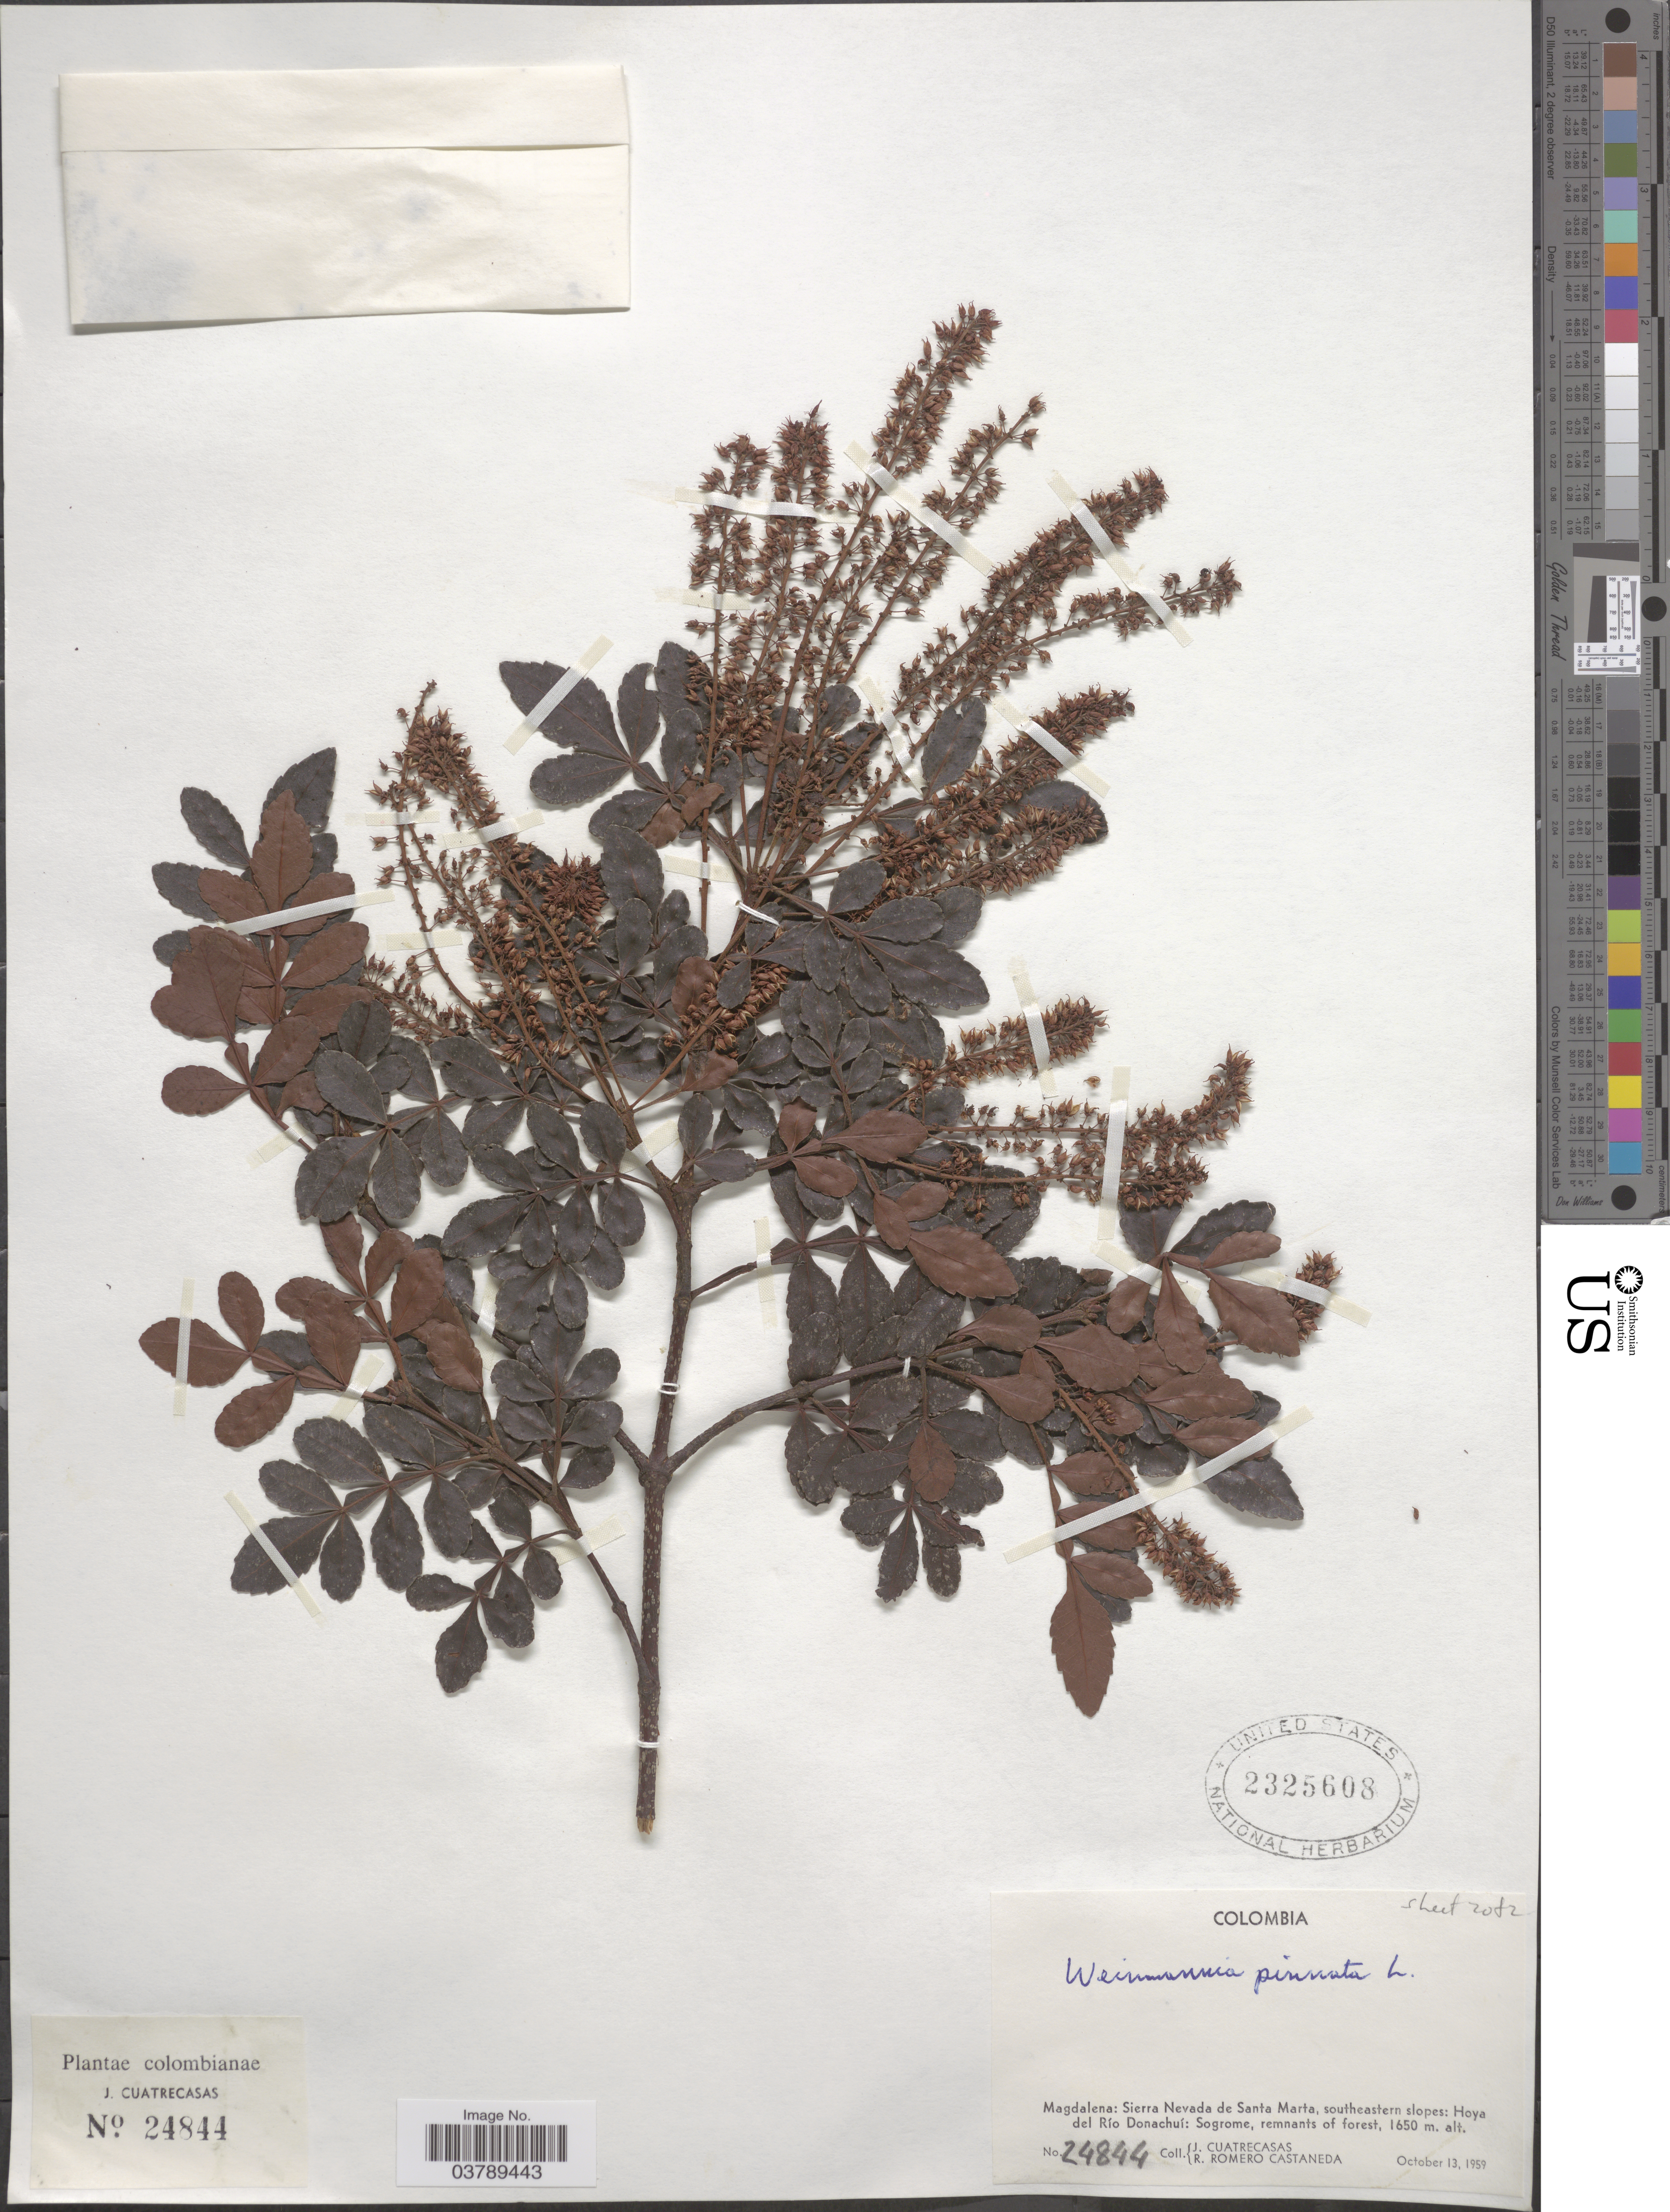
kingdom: Plantae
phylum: Tracheophyta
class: Magnoliopsida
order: Oxalidales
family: Cunoniaceae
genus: Weinmannia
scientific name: Weinmannia pinnata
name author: L.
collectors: J. Cuatrecasas & R. Romero Castañeda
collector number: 24844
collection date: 1959-10-13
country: Colombia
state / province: Magdalena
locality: Sierra Nevada de Santa Marta, southeastern slopes: Hoya del Río Donachuí: Sogrome, remnants of forest.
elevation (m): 1650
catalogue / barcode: US 2325608